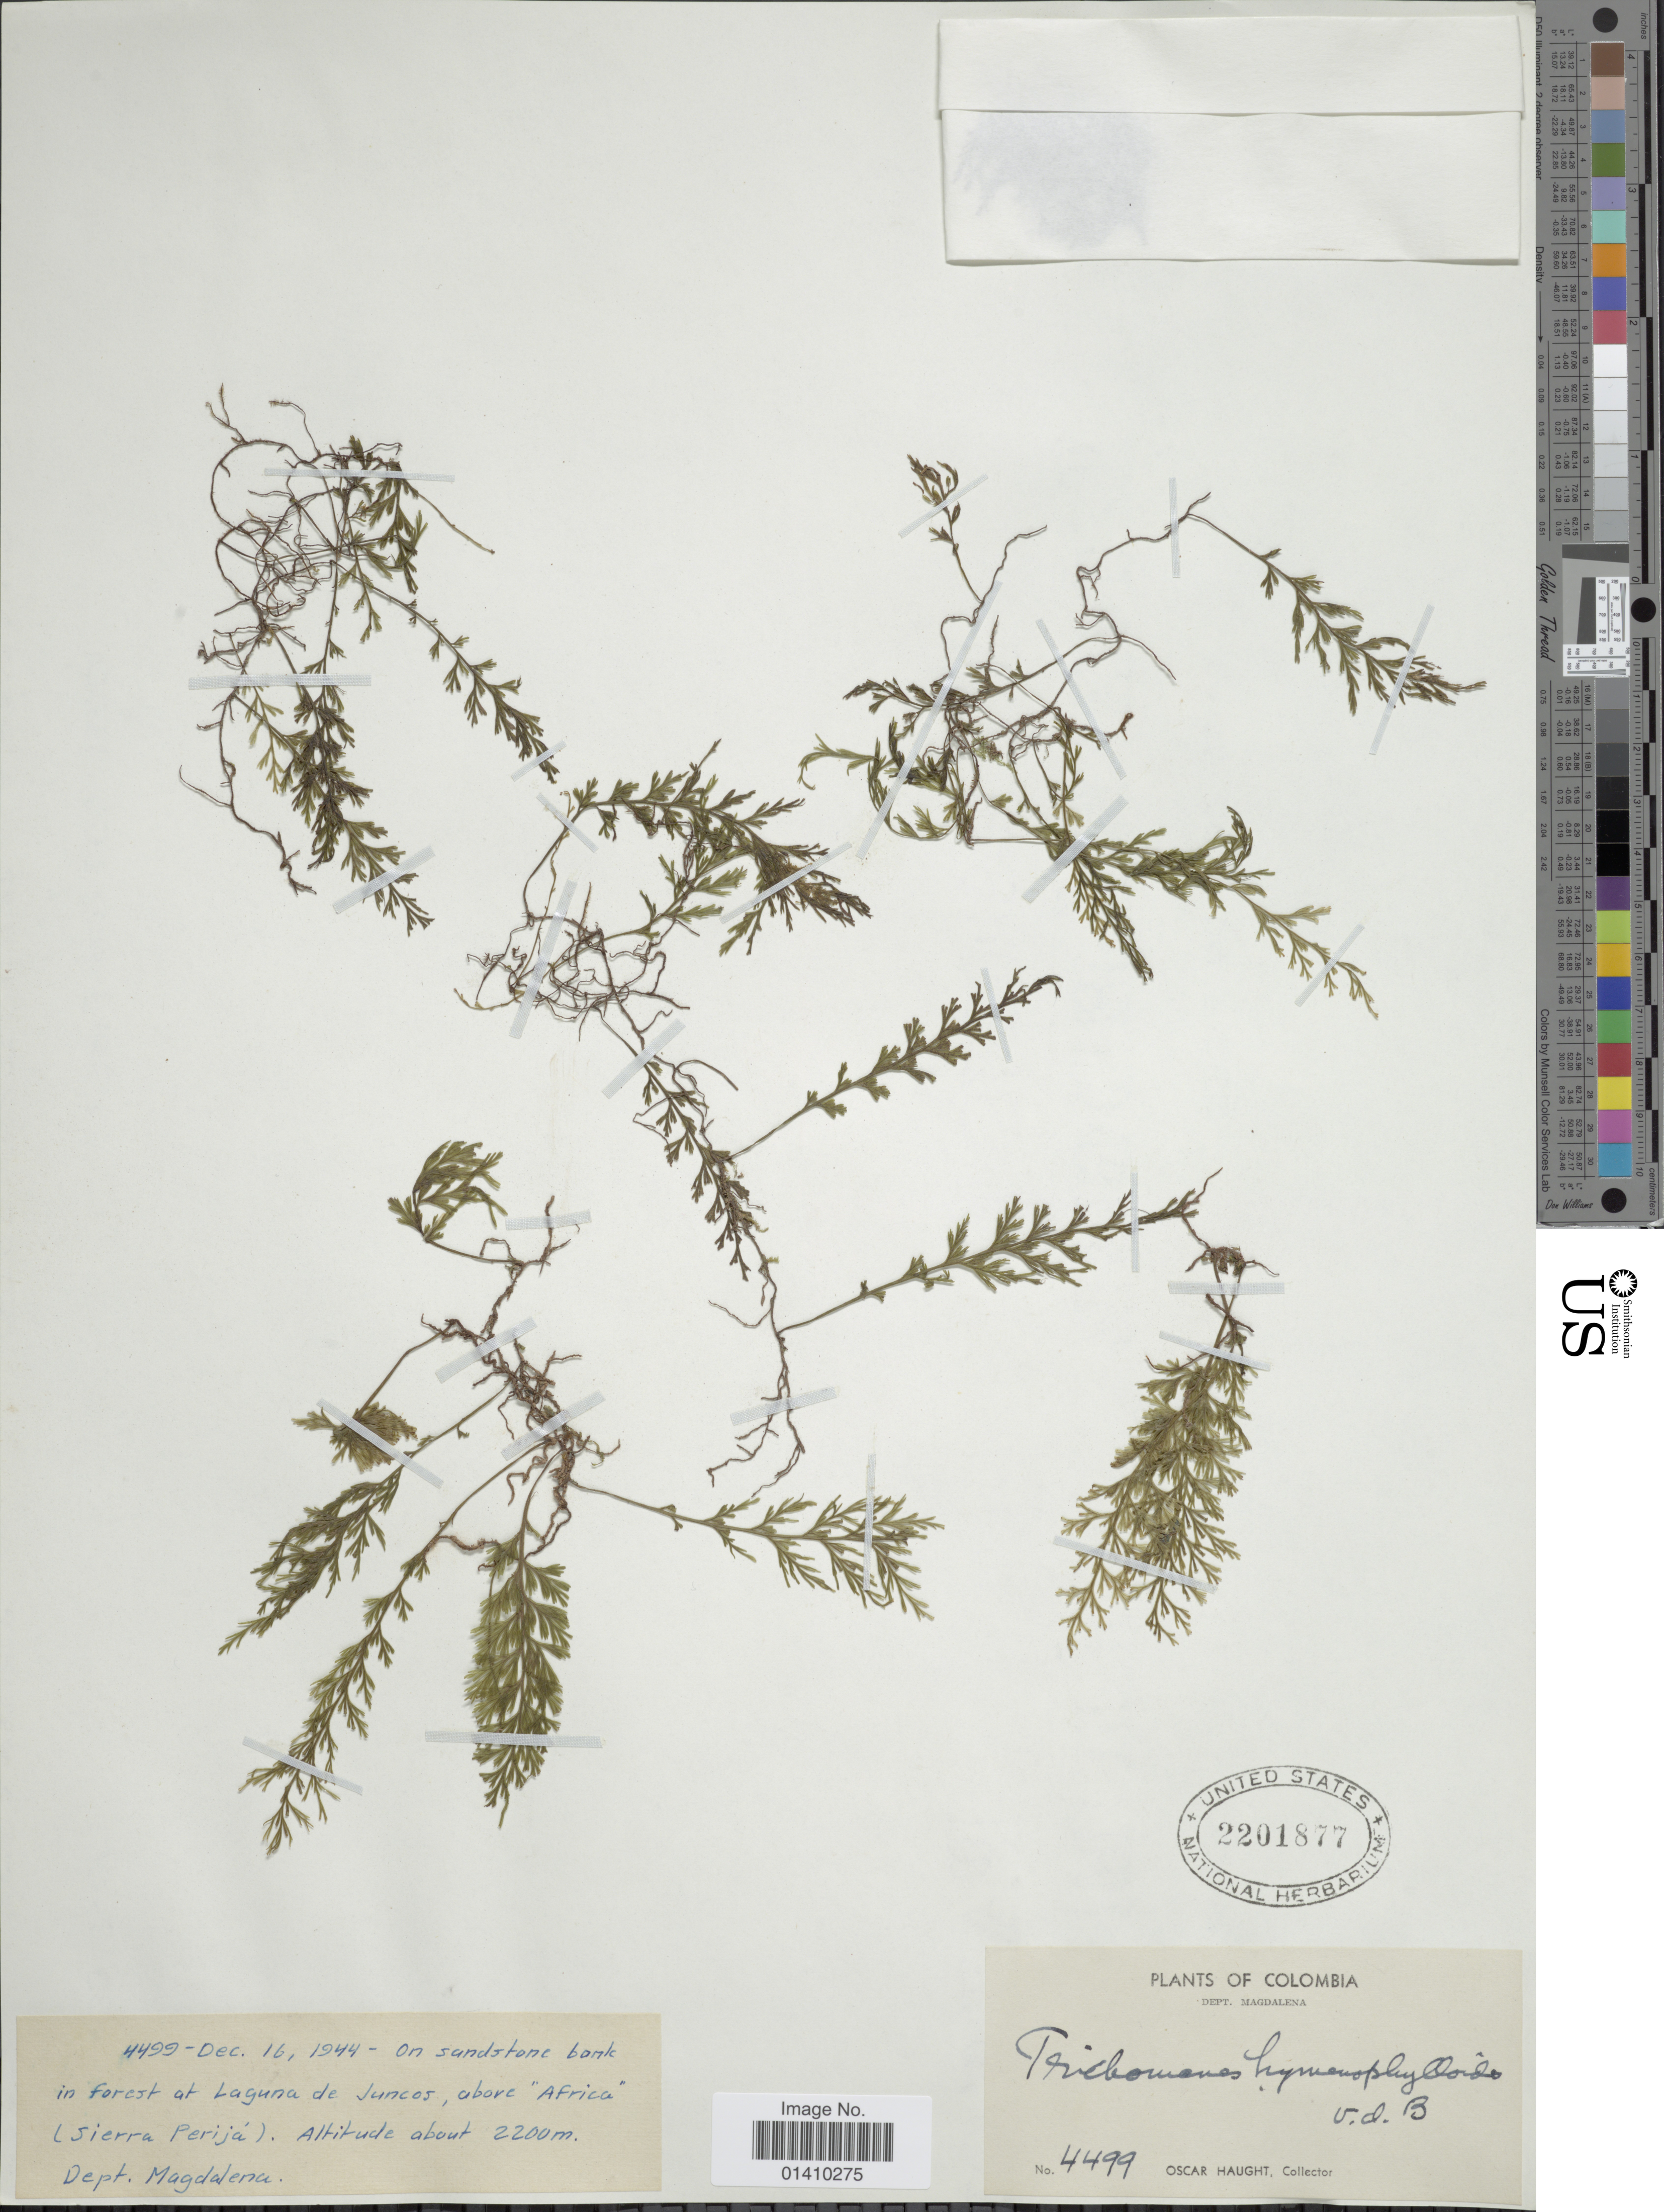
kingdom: Plantae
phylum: Tracheophyta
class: Polypodiopsida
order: Hymenophyllales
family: Hymenophyllaceae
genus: Polyphlebium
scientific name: Polyphlebium hymenophylloides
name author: (Bosch) Ebihara & Dubuisson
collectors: O. L. Haught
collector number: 4499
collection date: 1944-12-16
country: Colombia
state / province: Magdalena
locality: On sandstone bank, in forest at Laguna de Juncos, above Africa (Sierra Perija)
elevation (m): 2200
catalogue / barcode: US 2201877